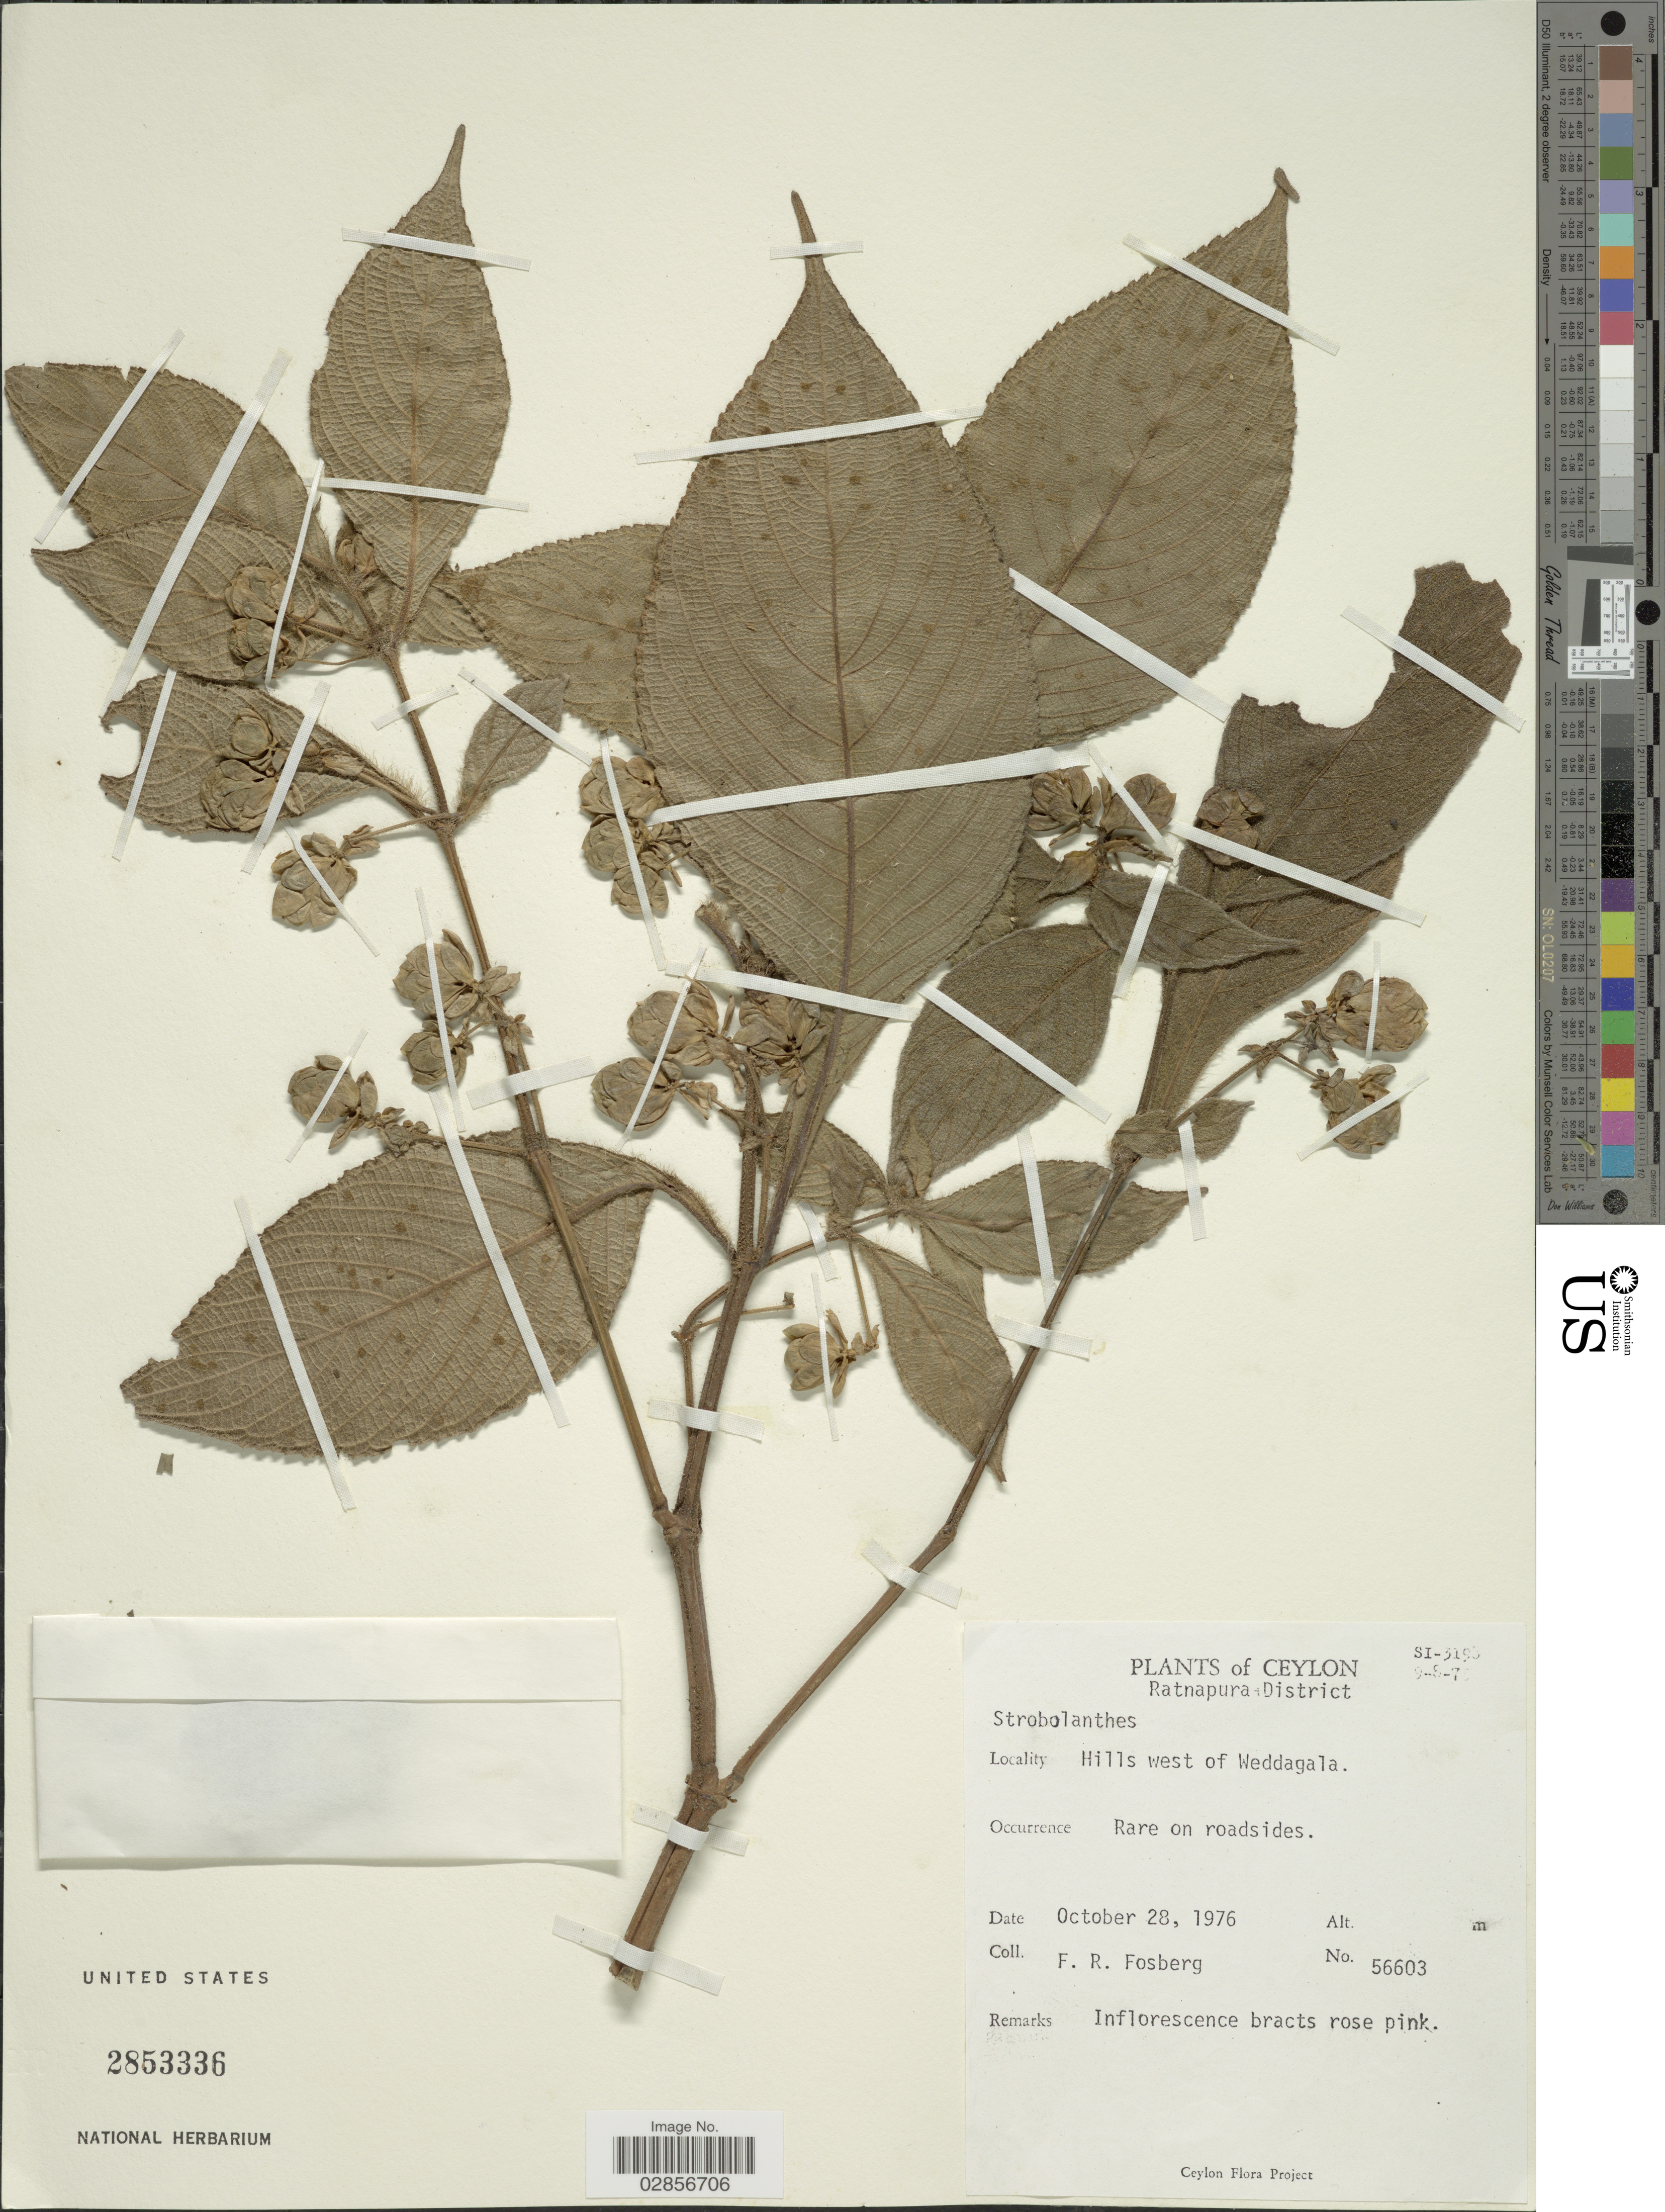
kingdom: Plantae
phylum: Tracheophyta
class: Magnoliopsida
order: Lamiales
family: Acanthaceae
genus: Strobilanthes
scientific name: Strobilanthes sp.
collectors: F. R. Fosberg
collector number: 56603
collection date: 1976-10-28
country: Sri Lanka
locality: Ceylon, Ratnapura District, Hills west of Weddagala.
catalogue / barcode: US 2853336